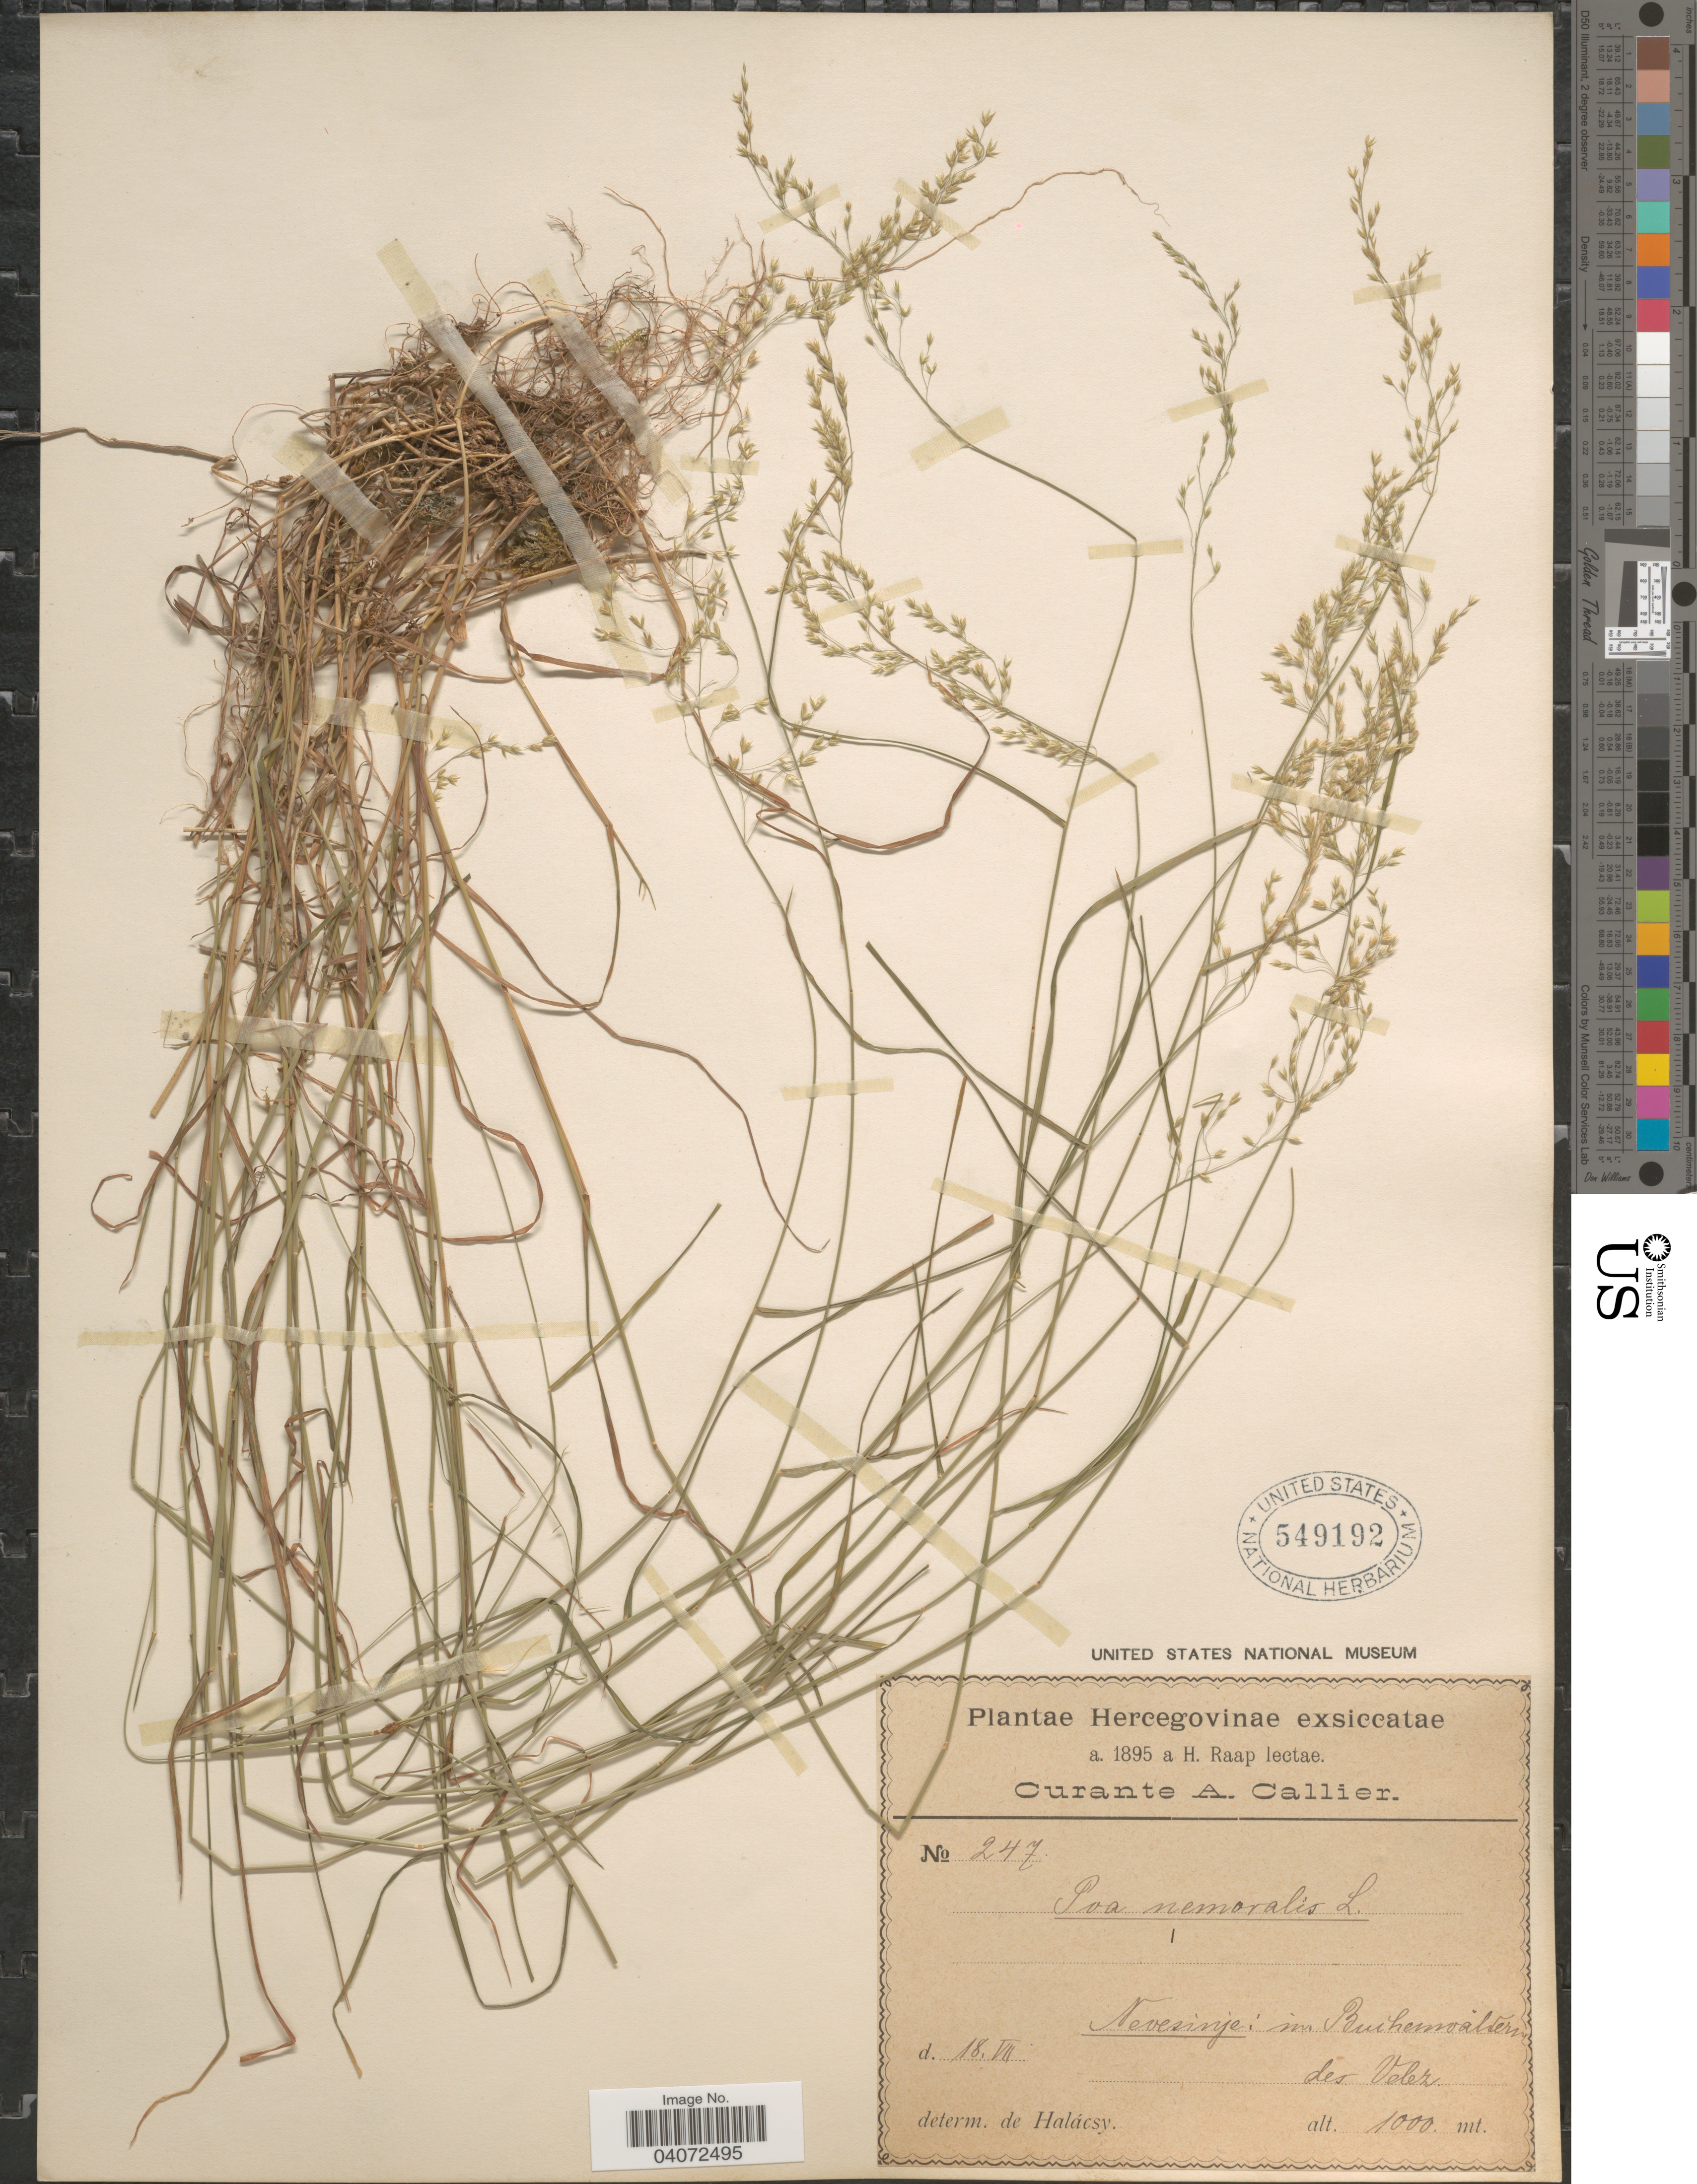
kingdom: Plantae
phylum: Tracheophyta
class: Liliopsida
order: Poales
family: Poaceae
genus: Poa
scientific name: Poa nemoralis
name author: L.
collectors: H. Raap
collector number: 247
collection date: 1895-07-18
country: Bosnia and Herzegovina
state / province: Srpska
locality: Hercegovinae. Nevesinje: im Buchenváldern des Velez.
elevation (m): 1000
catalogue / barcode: US 549192